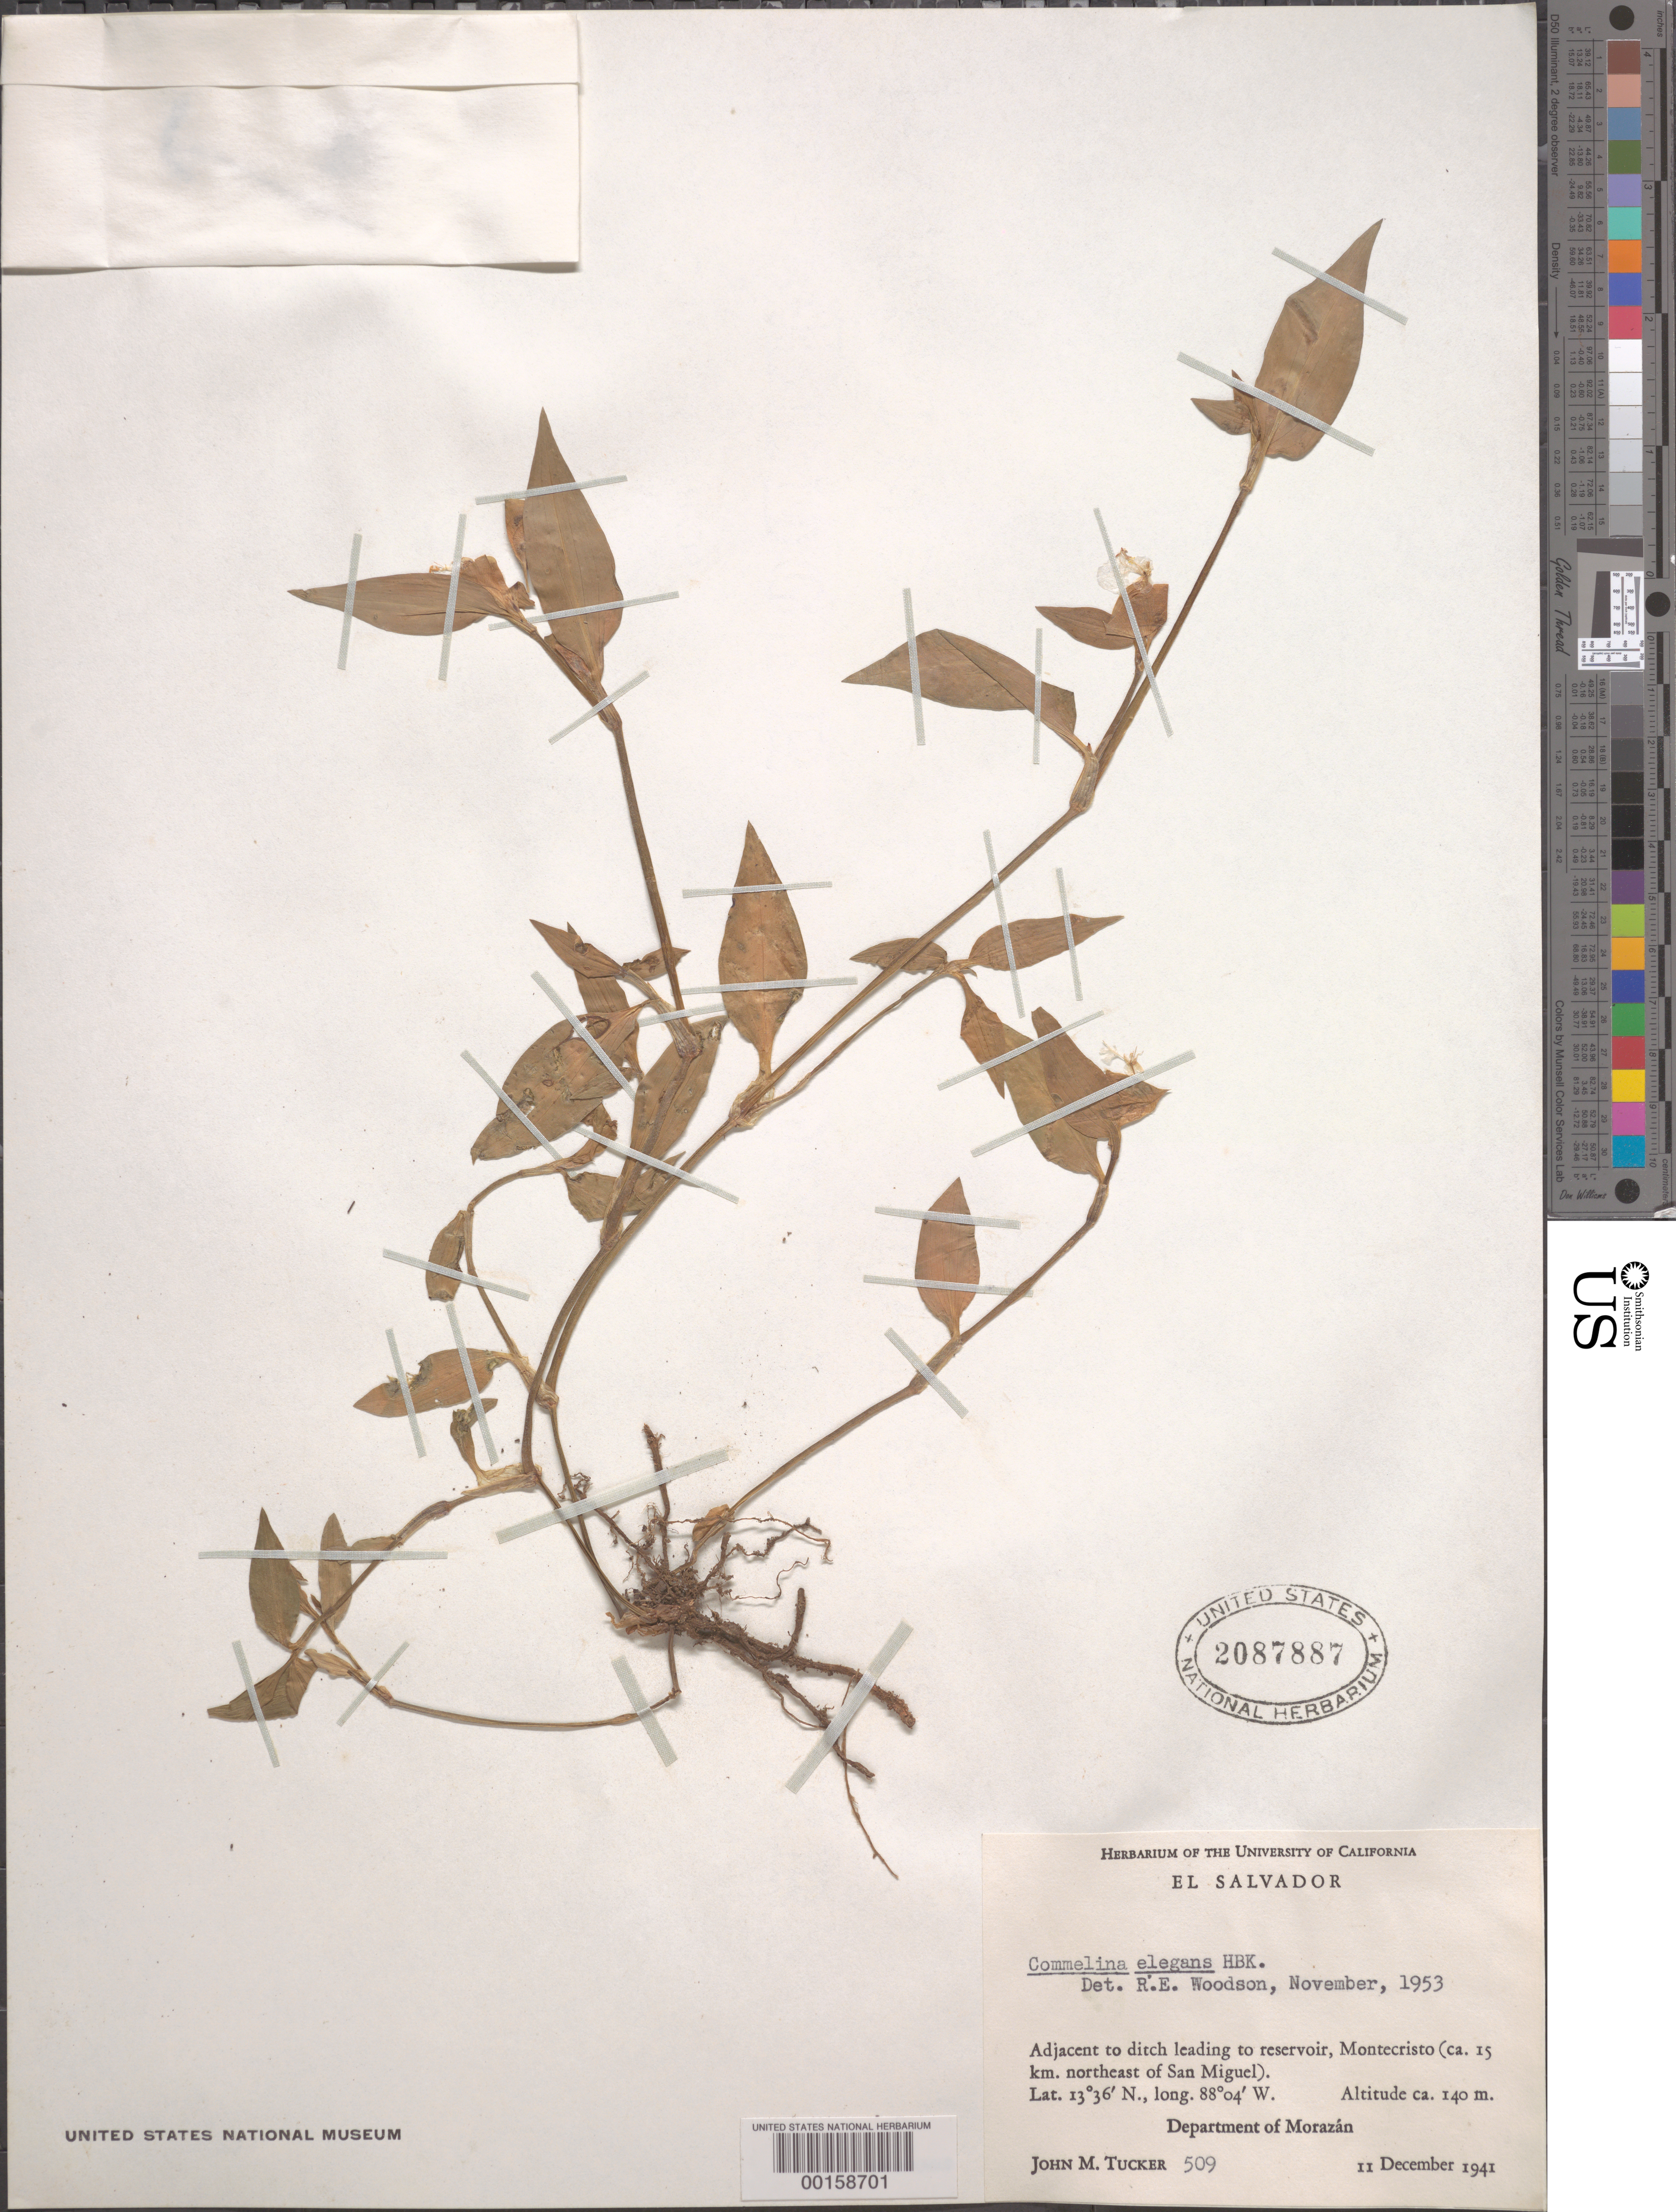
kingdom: Plantae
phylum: Tracheophyta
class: Liliopsida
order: Commelinales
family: Commelinaceae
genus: Commelina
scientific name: Commelina erecta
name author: L.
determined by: Woodward, R. E.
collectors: J. M. Tucker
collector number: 509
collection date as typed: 11 Dec 1941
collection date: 1941-12-11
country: El Salvador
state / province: Morazán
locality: Montecristo; ne of san miguel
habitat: Ditch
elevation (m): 140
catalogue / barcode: US 2087887